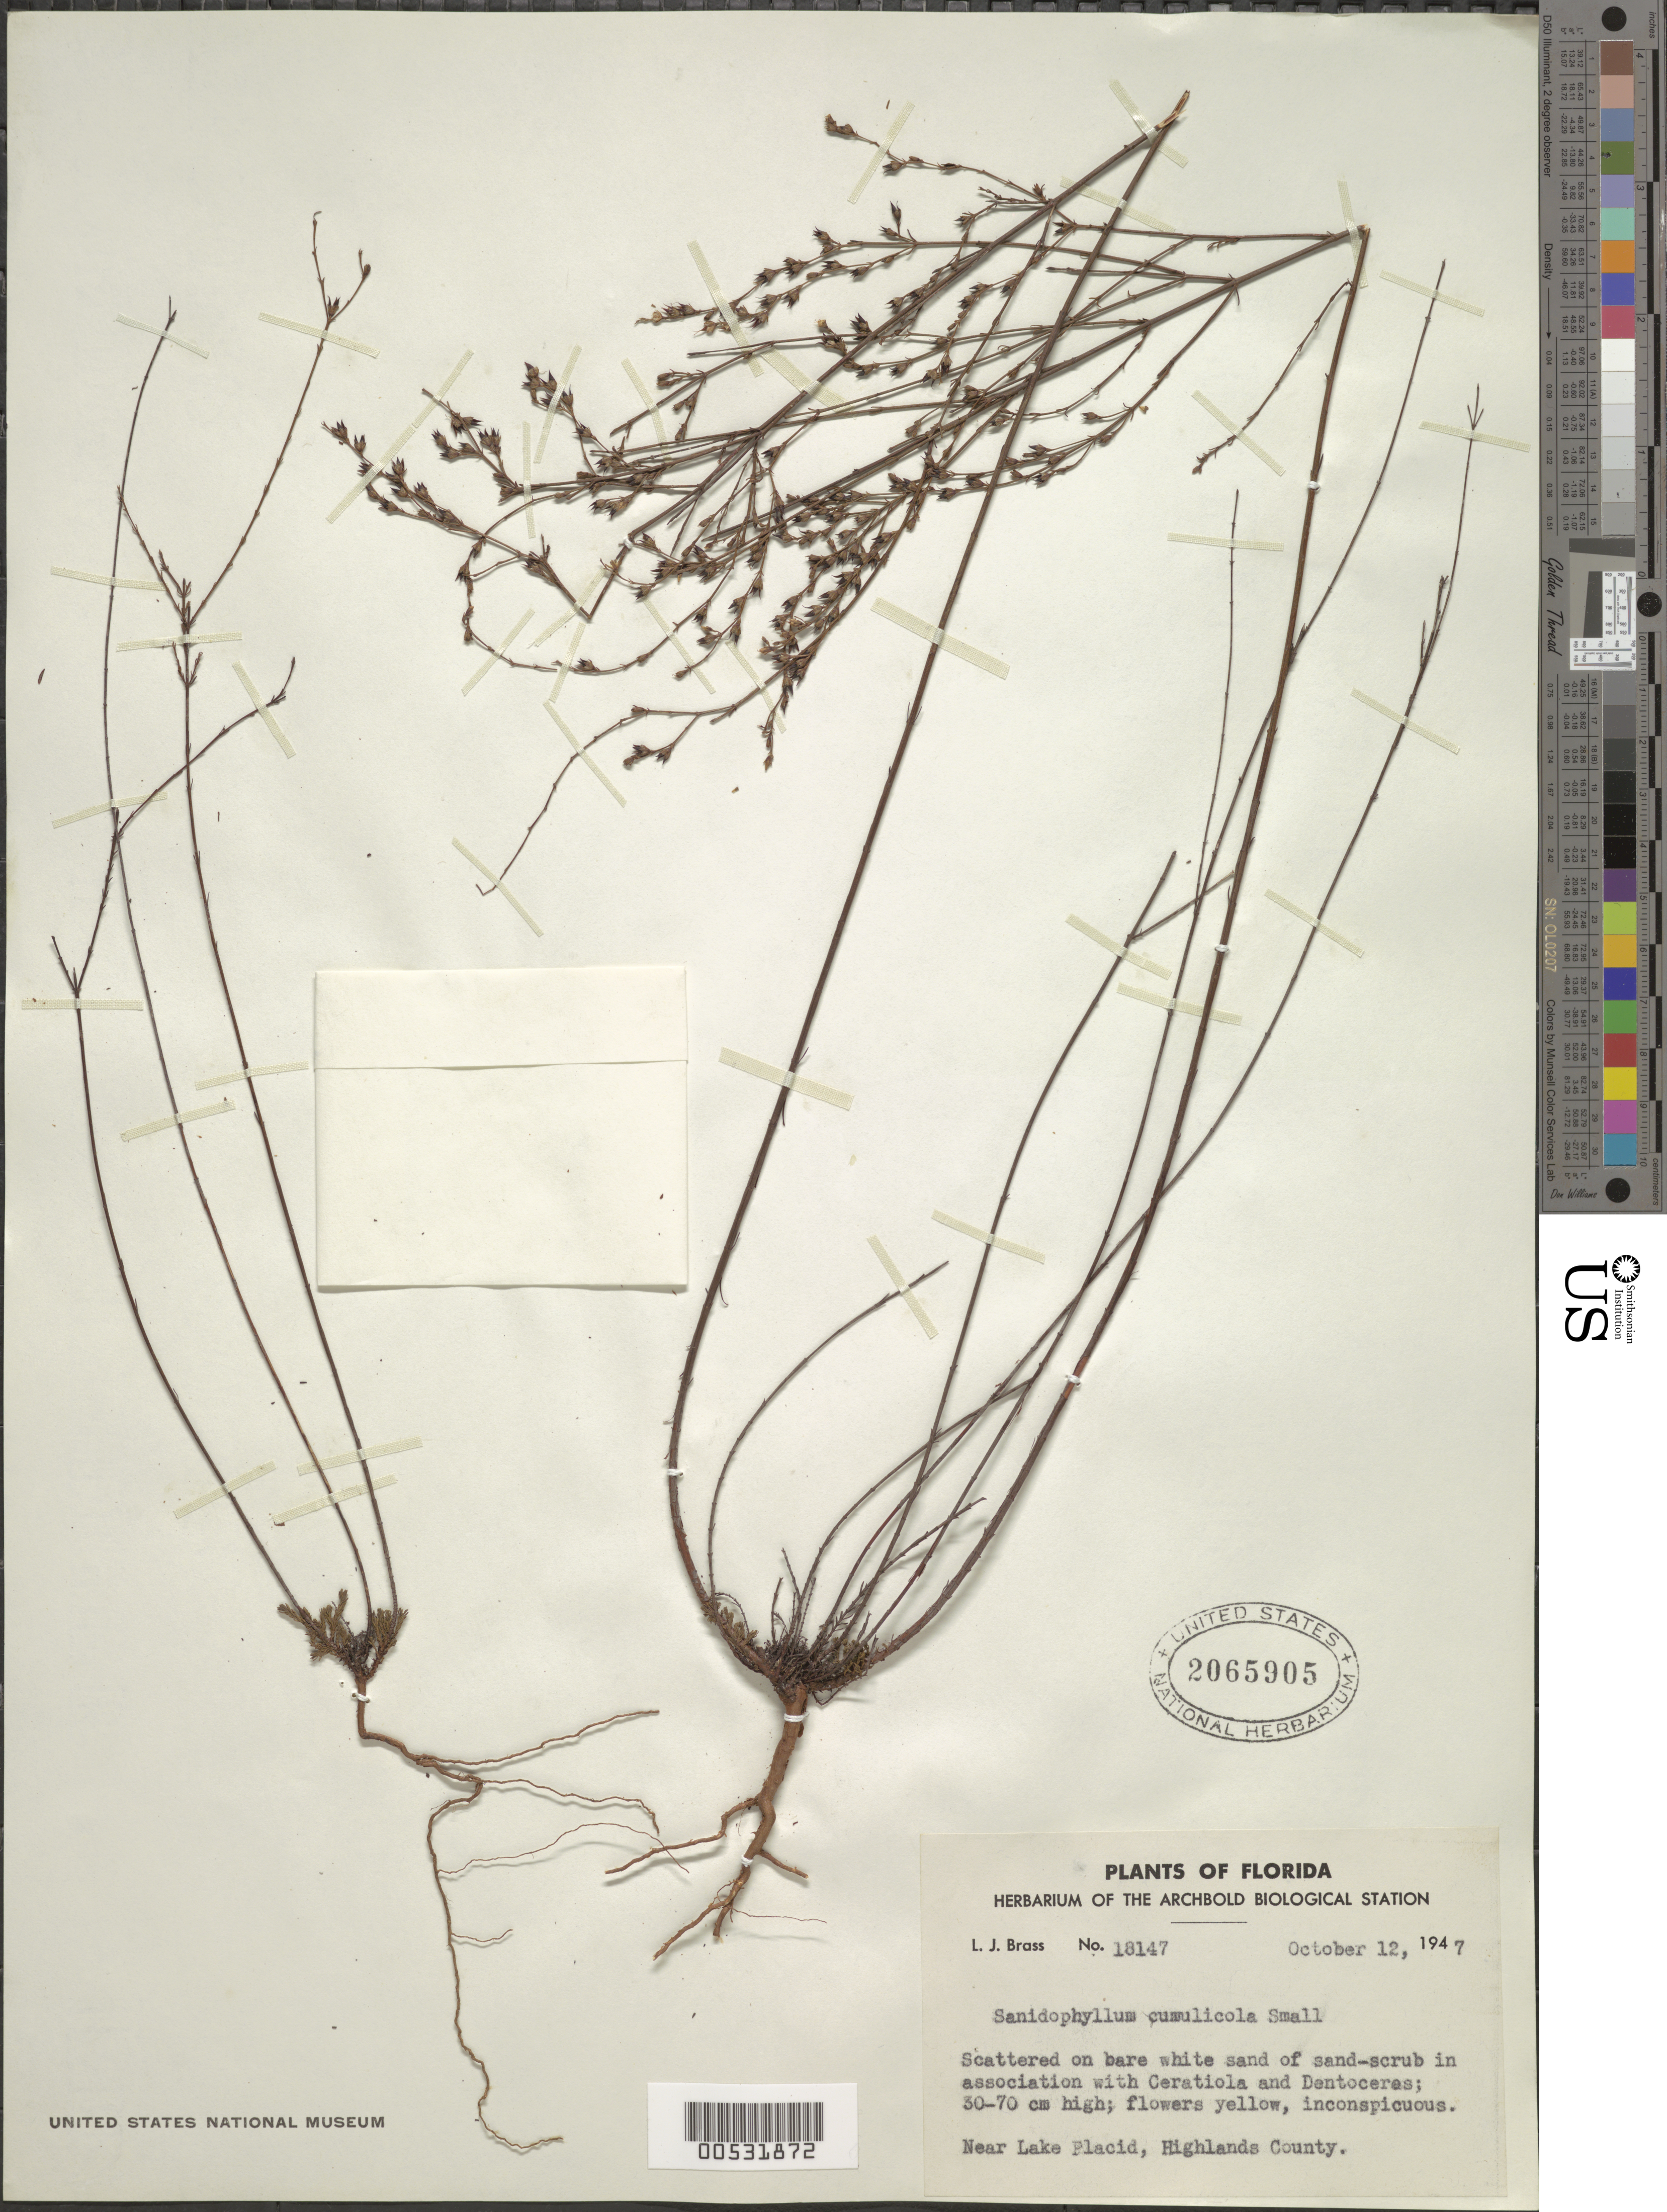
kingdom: Plantae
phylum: Tracheophyta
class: Magnoliopsida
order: Malpighiales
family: Hypericaceae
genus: Hypericum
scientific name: Hypericum cumulicola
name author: Small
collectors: L. J. Brass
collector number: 18147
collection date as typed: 12 Oct 1947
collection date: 1947-10-12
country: United States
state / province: Florida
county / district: Highlands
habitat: Scattered on bare white sand of sand-scrub in association with Ceratiola and Dentaceras.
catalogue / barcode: US 2065905